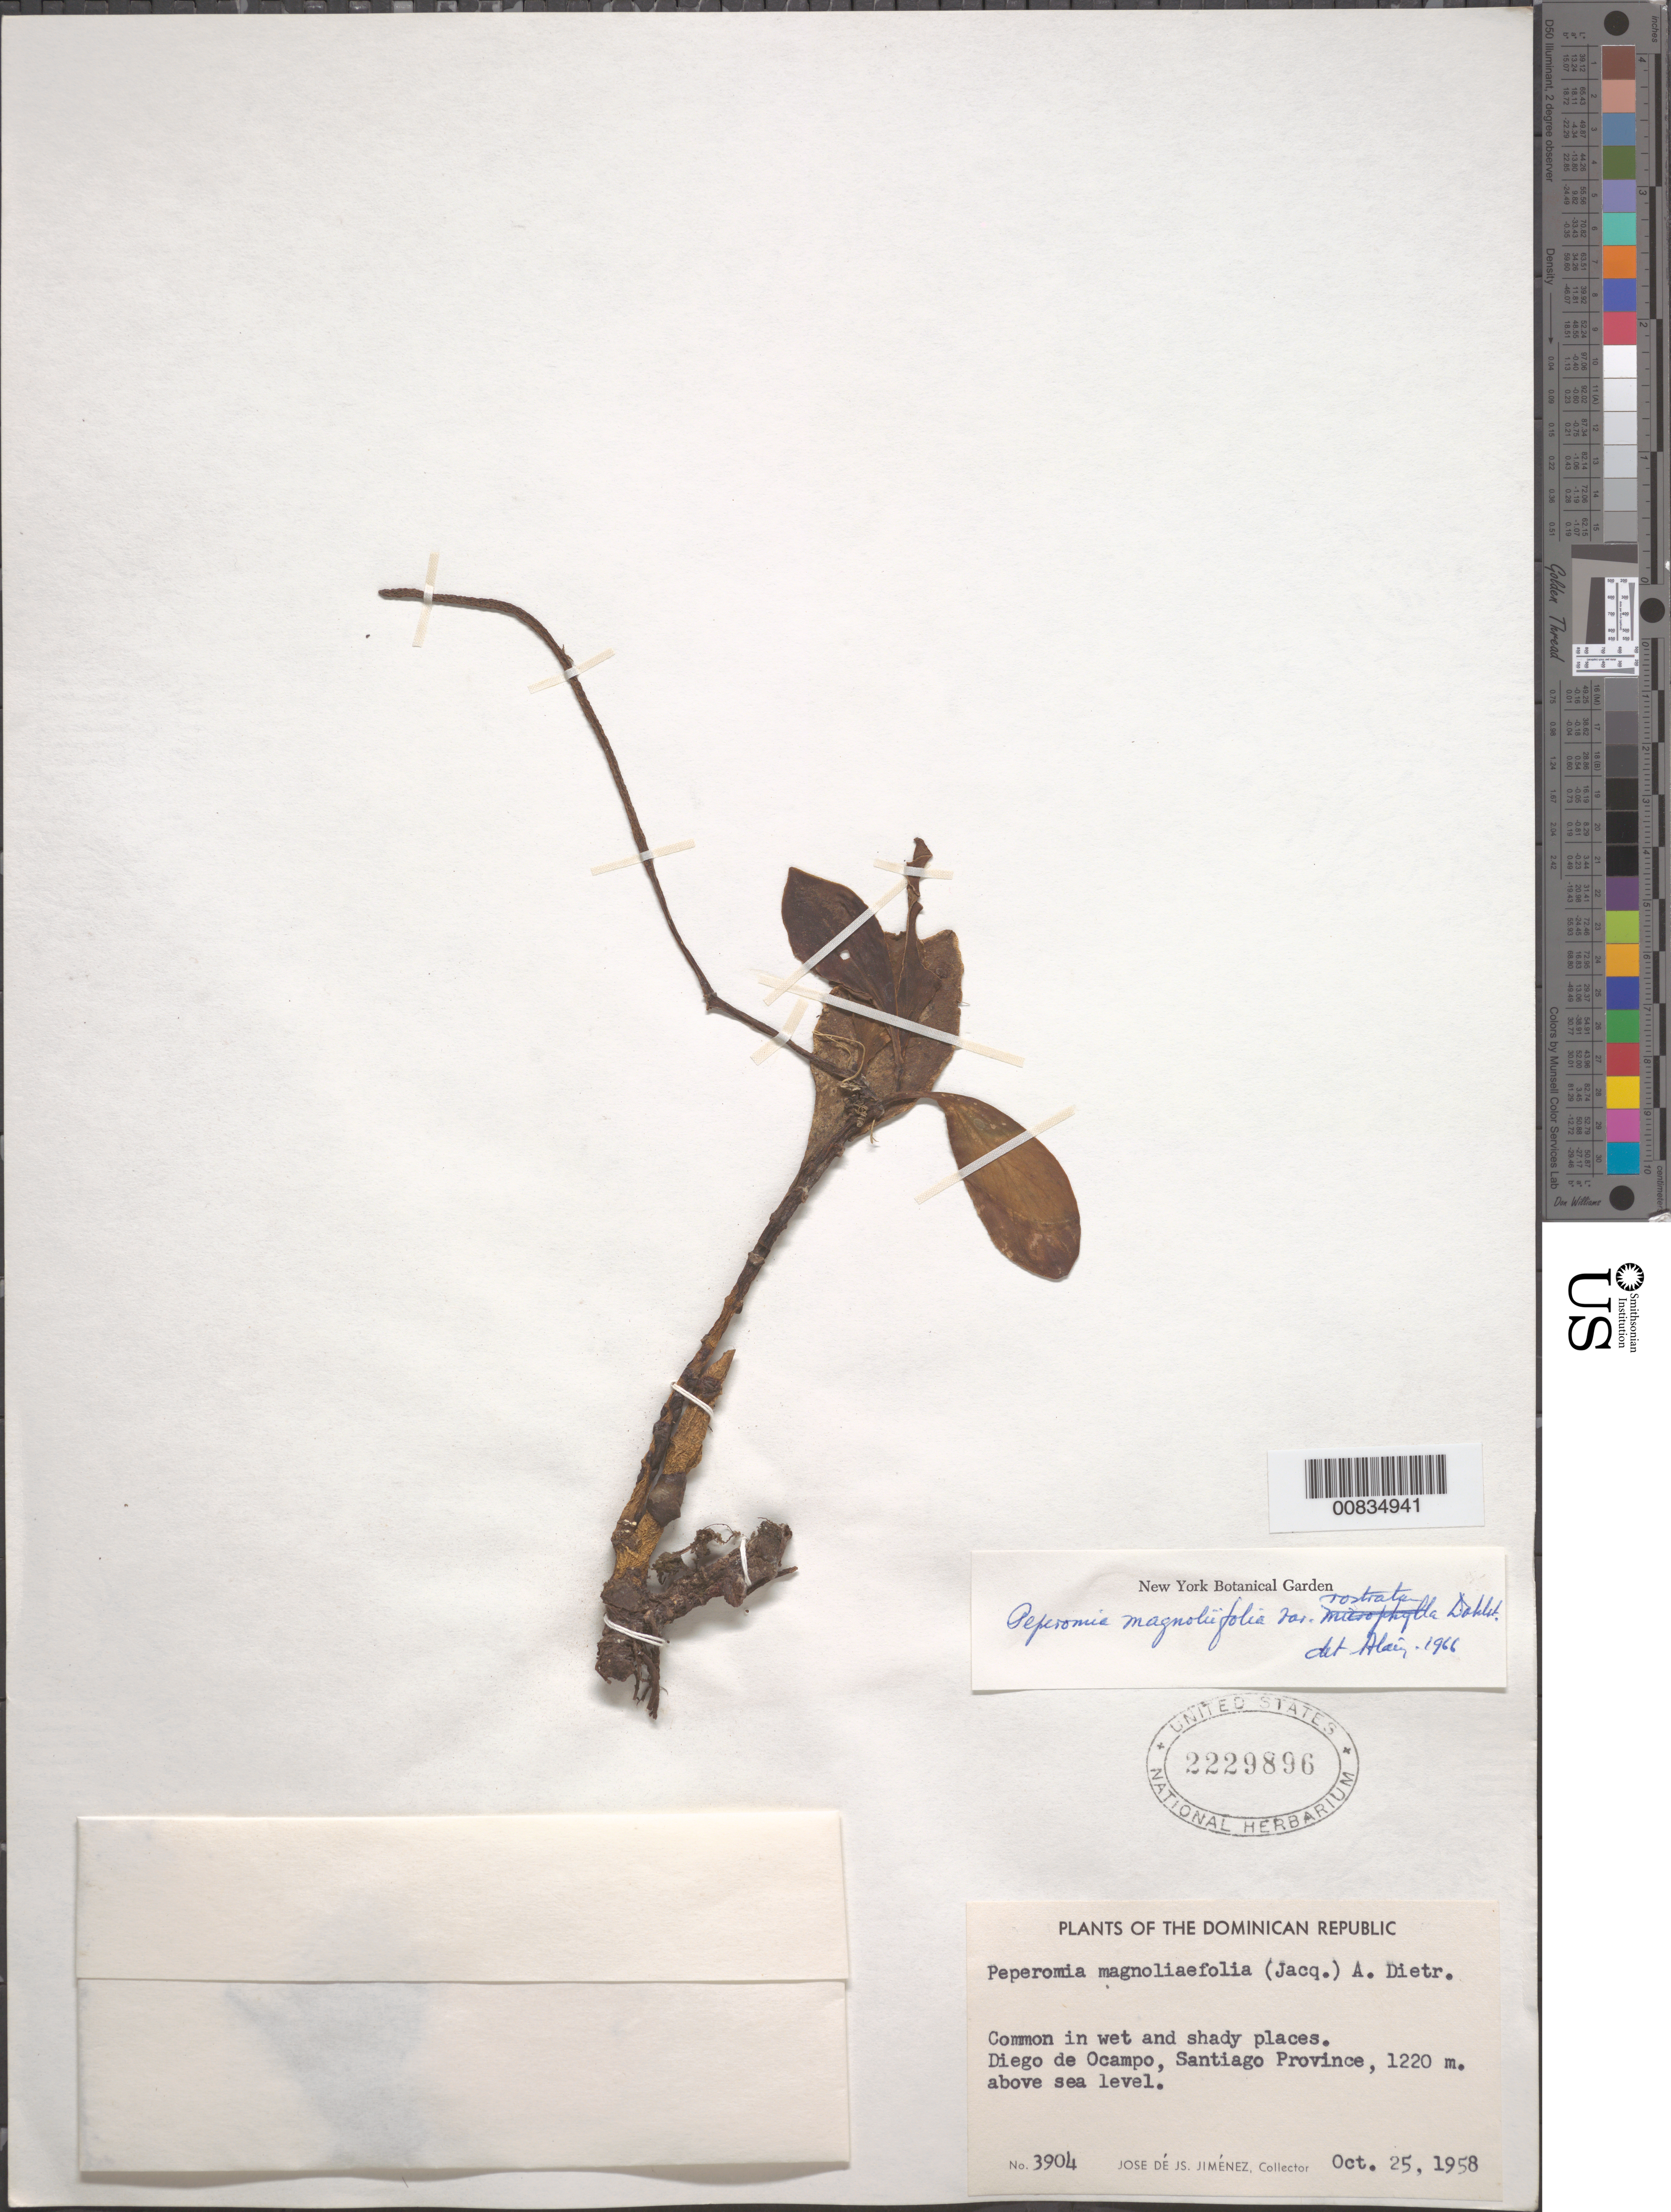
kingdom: Plantae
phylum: Tracheophyta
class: Magnoliopsida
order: Piperales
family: Piperaceae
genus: Peperomia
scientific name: Peperomia magnoliifolia var. rostrata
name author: Dahlst.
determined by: Liogier, Alain H.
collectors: J. J. Jiménez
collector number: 3904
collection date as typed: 25 Oct 1958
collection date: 1958-10-25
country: Dominican Republic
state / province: Santiago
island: Hispaniola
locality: Diego de Ocampo.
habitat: Common in wet and shady places.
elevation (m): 1220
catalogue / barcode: US 2229896